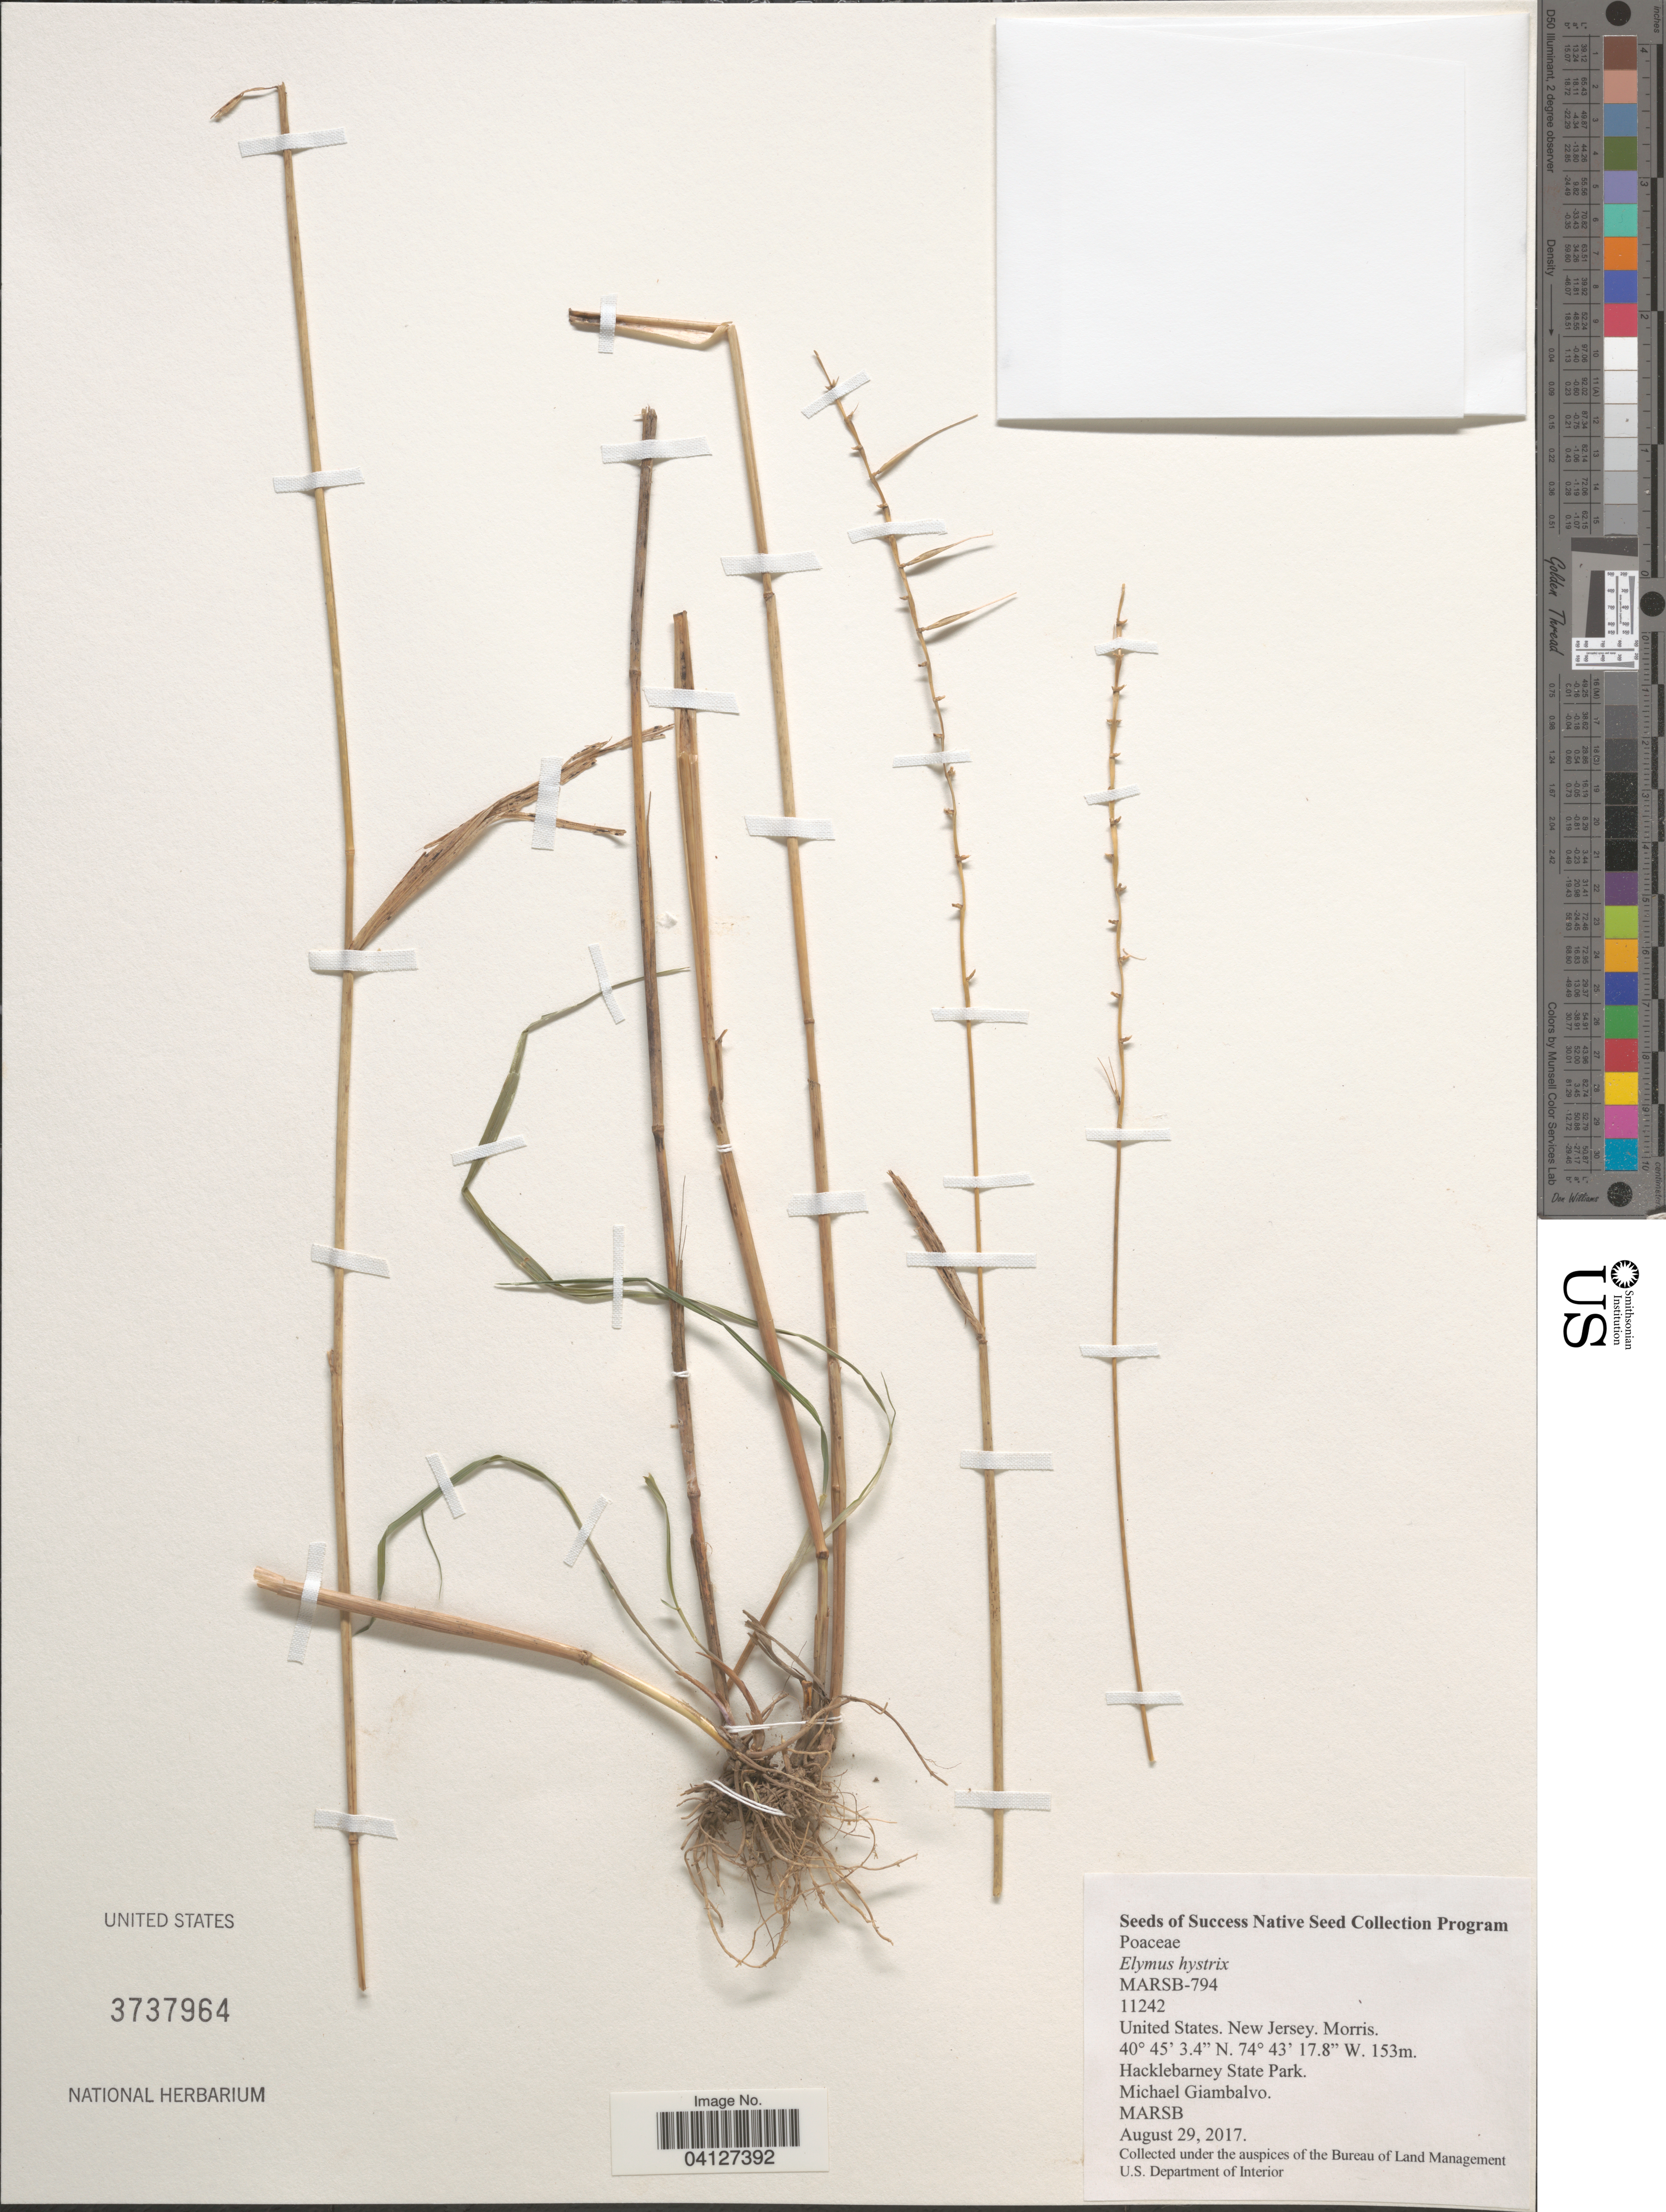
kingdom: Plantae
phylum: Tracheophyta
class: Liliopsida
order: Poales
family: Poaceae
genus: Elymus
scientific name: Elymus hystrix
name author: L.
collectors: M. Giambalvo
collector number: MARSB-794/11242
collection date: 2017-08-29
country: United States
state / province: New Jersey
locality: Morris. Hacklebarney State Park.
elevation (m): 153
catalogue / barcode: US 3737964